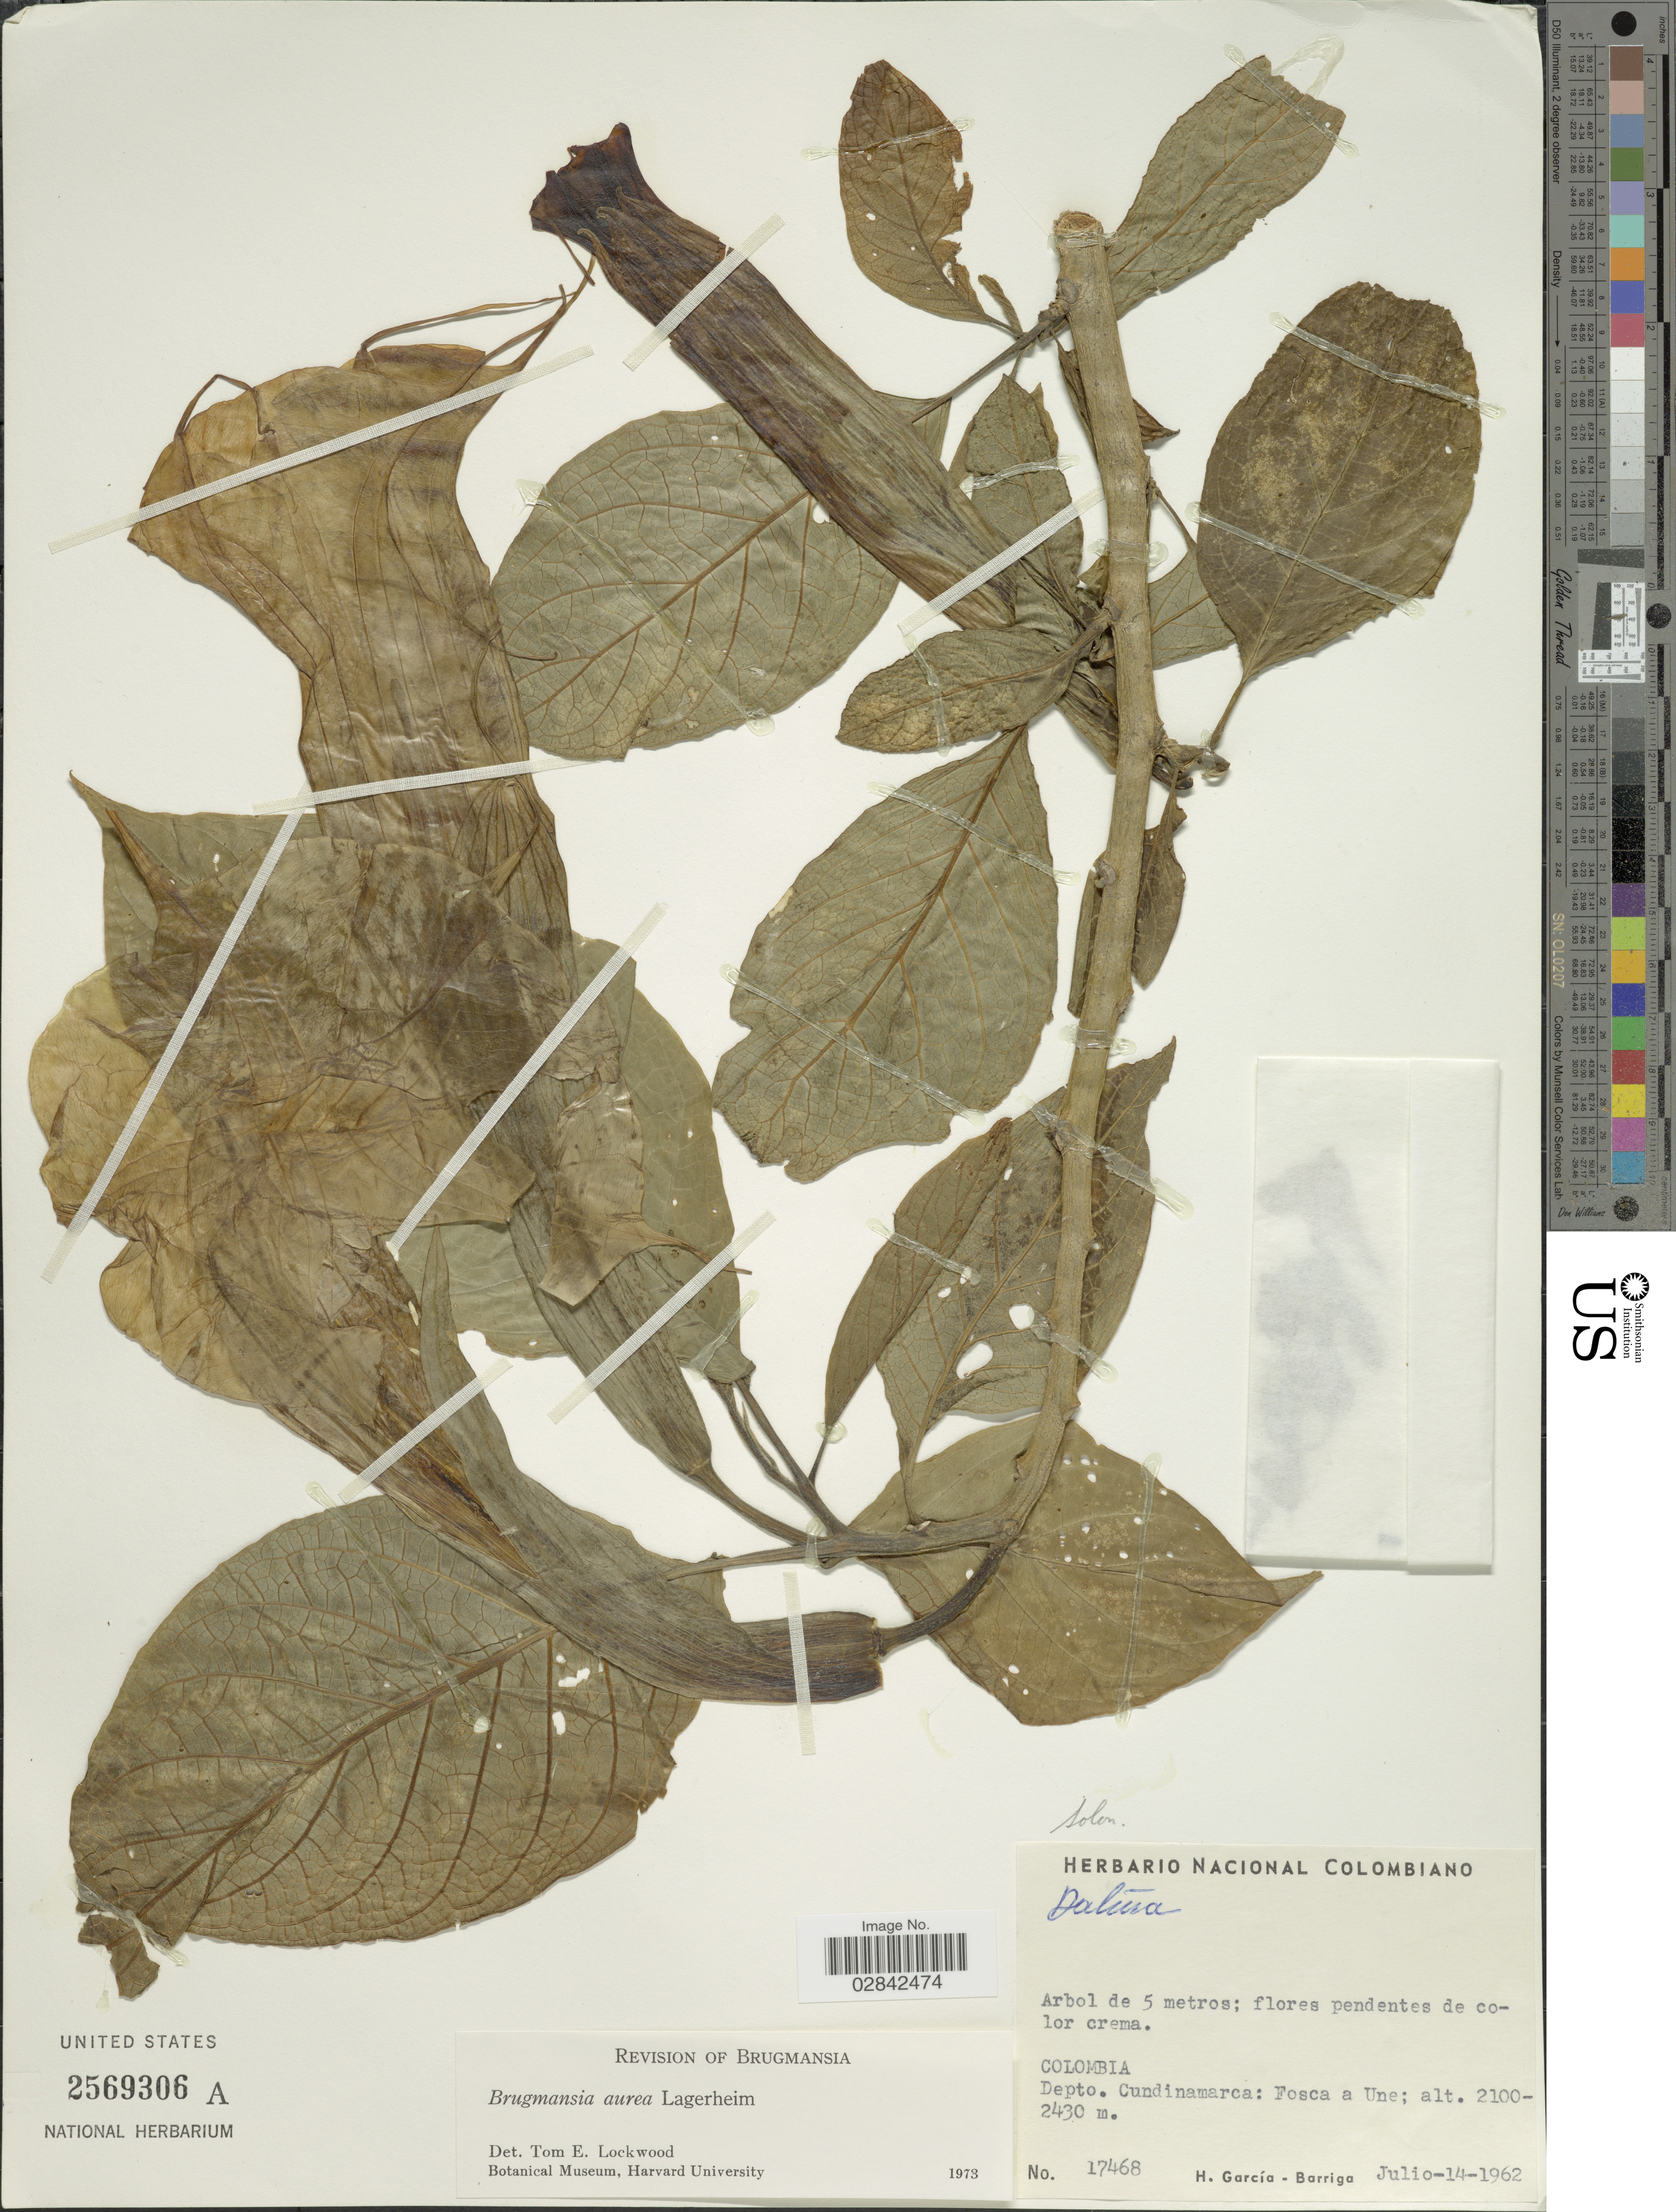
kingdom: Plantae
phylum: Tracheophyta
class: Magnoliopsida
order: Solanales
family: Solanaceae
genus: Brugmansia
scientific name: Brugmansia aurea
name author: Lagerh.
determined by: Lockwood, T. E.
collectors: H. García Barriga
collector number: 17468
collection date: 1962-07-14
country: Colombia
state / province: Cundinamarca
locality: Depto. Cundinamarca: Fosca a Une.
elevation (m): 2100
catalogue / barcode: US 2569306A